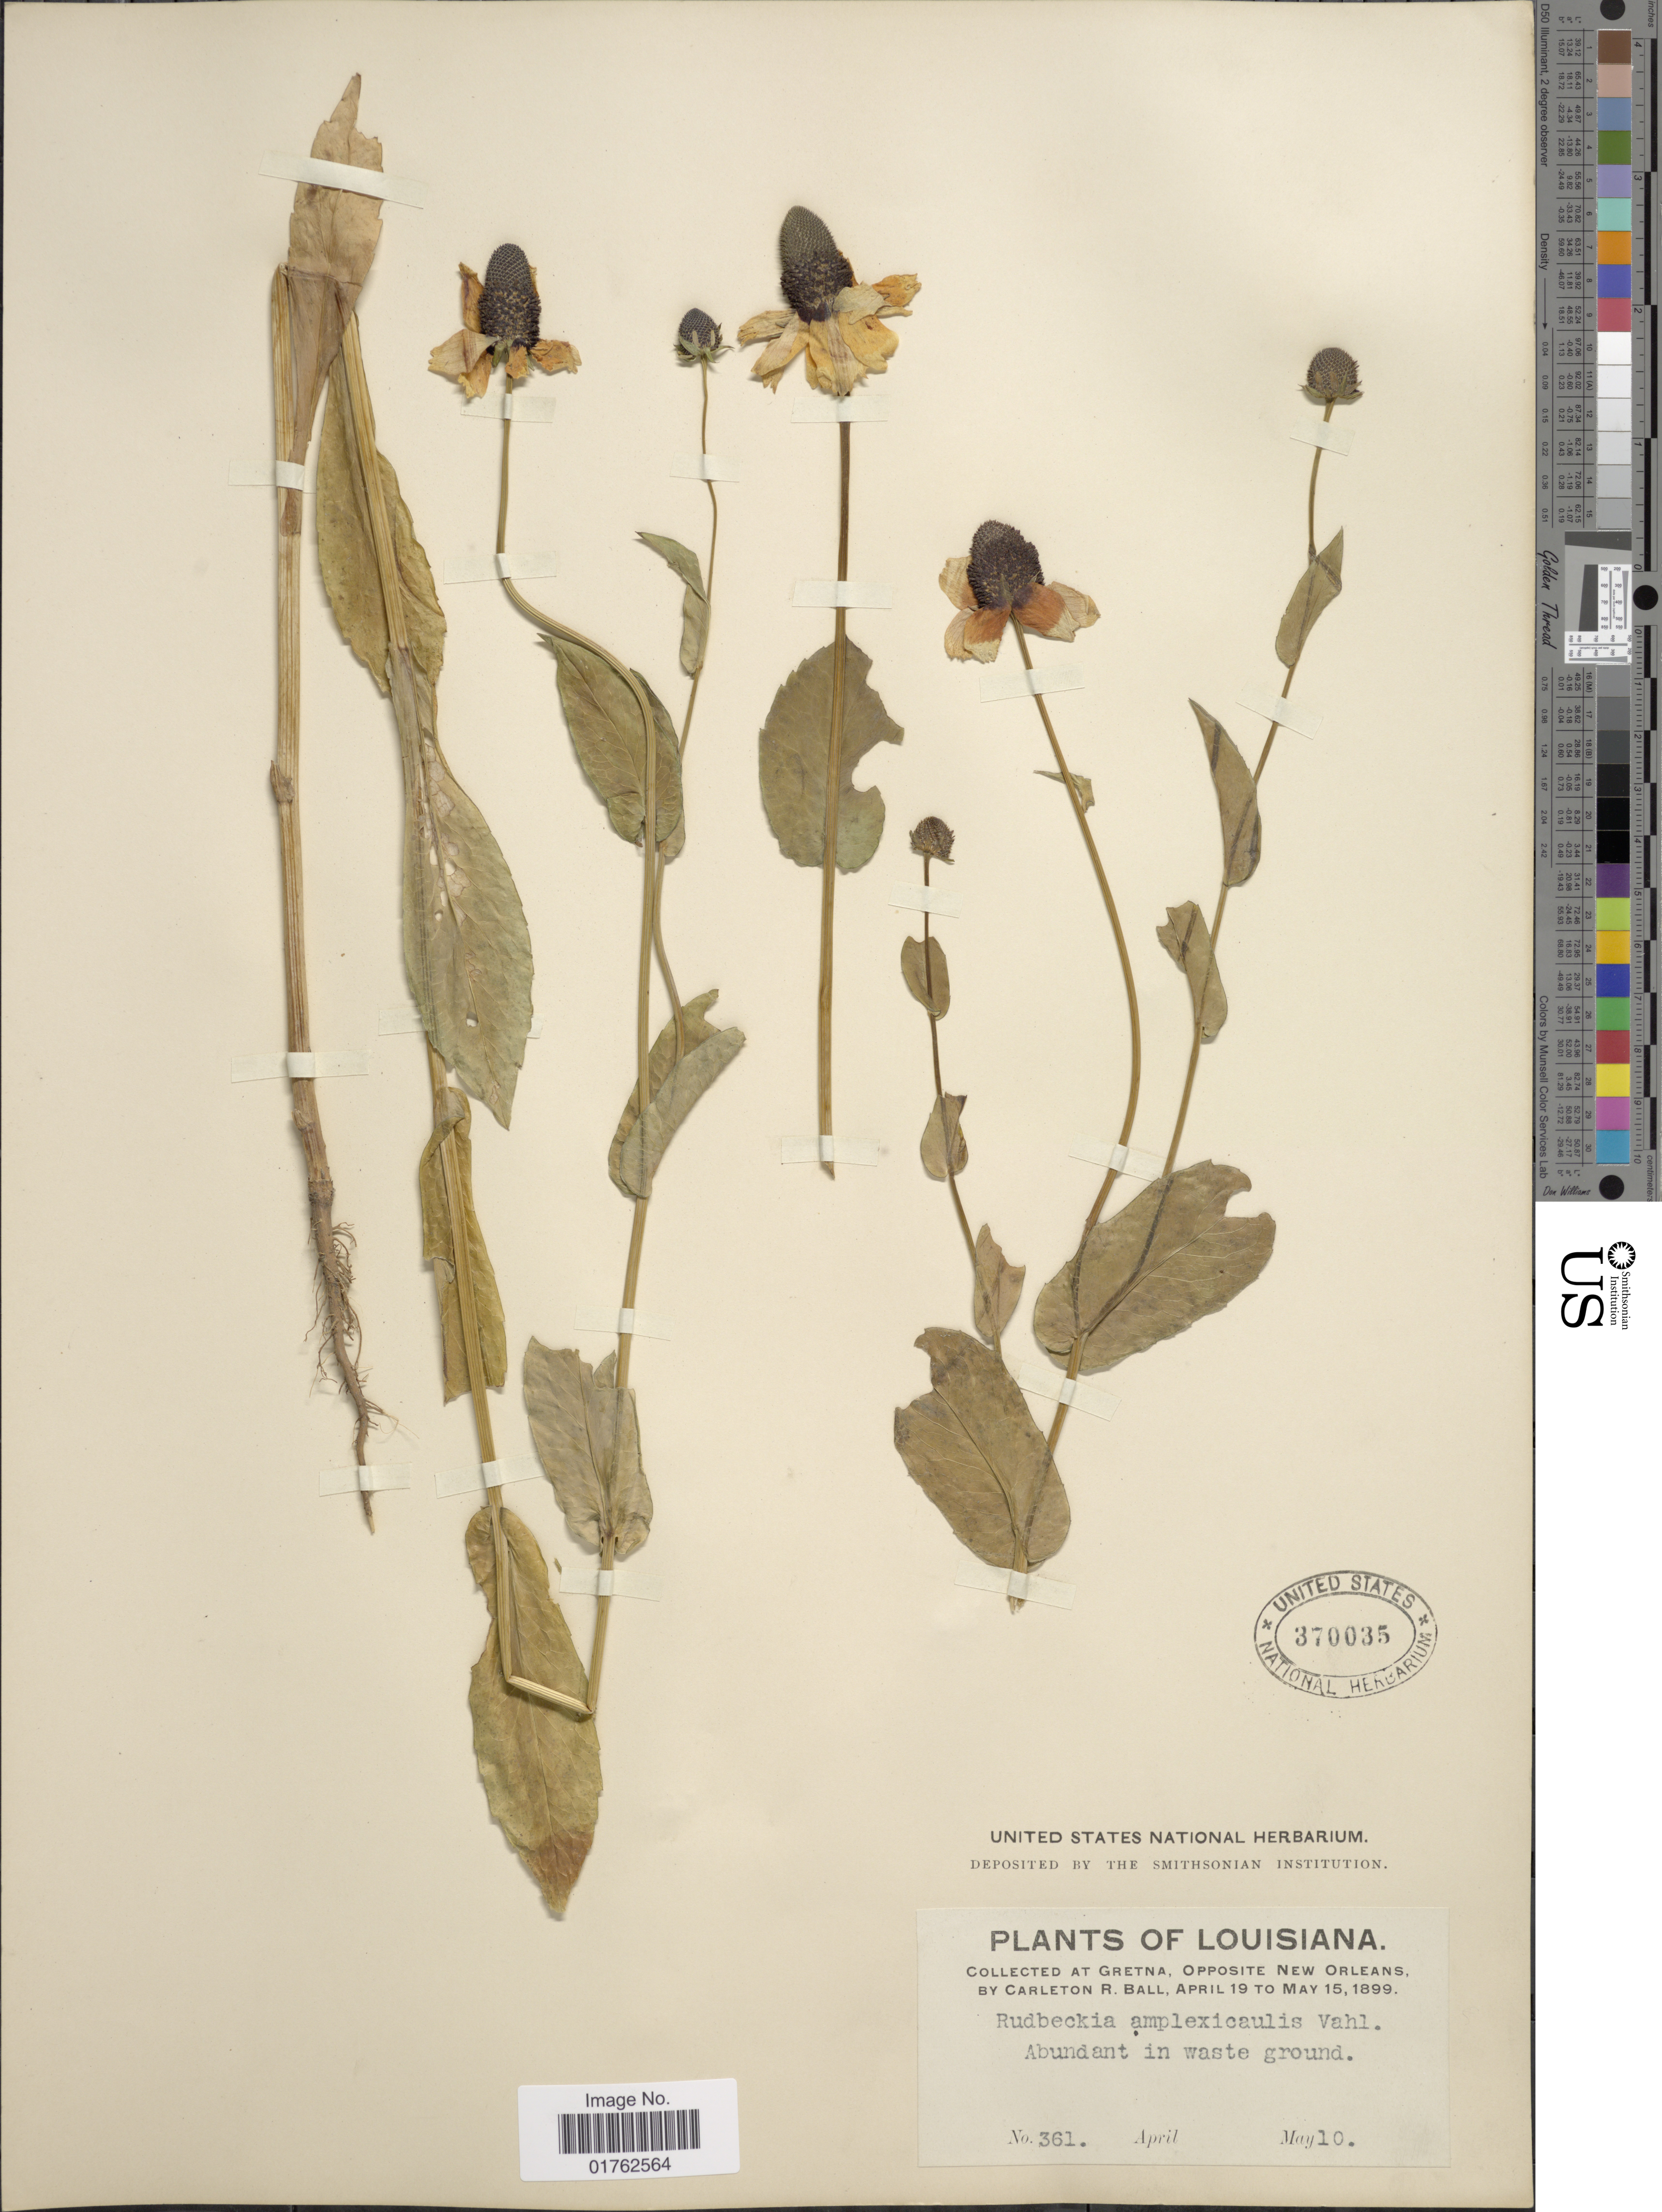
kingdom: Plantae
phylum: Tracheophyta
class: Magnoliopsida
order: Asterales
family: Asteraceae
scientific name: Dracopis amplexicaulis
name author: (Vahl) Cass.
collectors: C. R. Ball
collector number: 361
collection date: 1899-05-10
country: United States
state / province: Louisiana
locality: Gretna, Opposite New Orleans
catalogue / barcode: US 370035